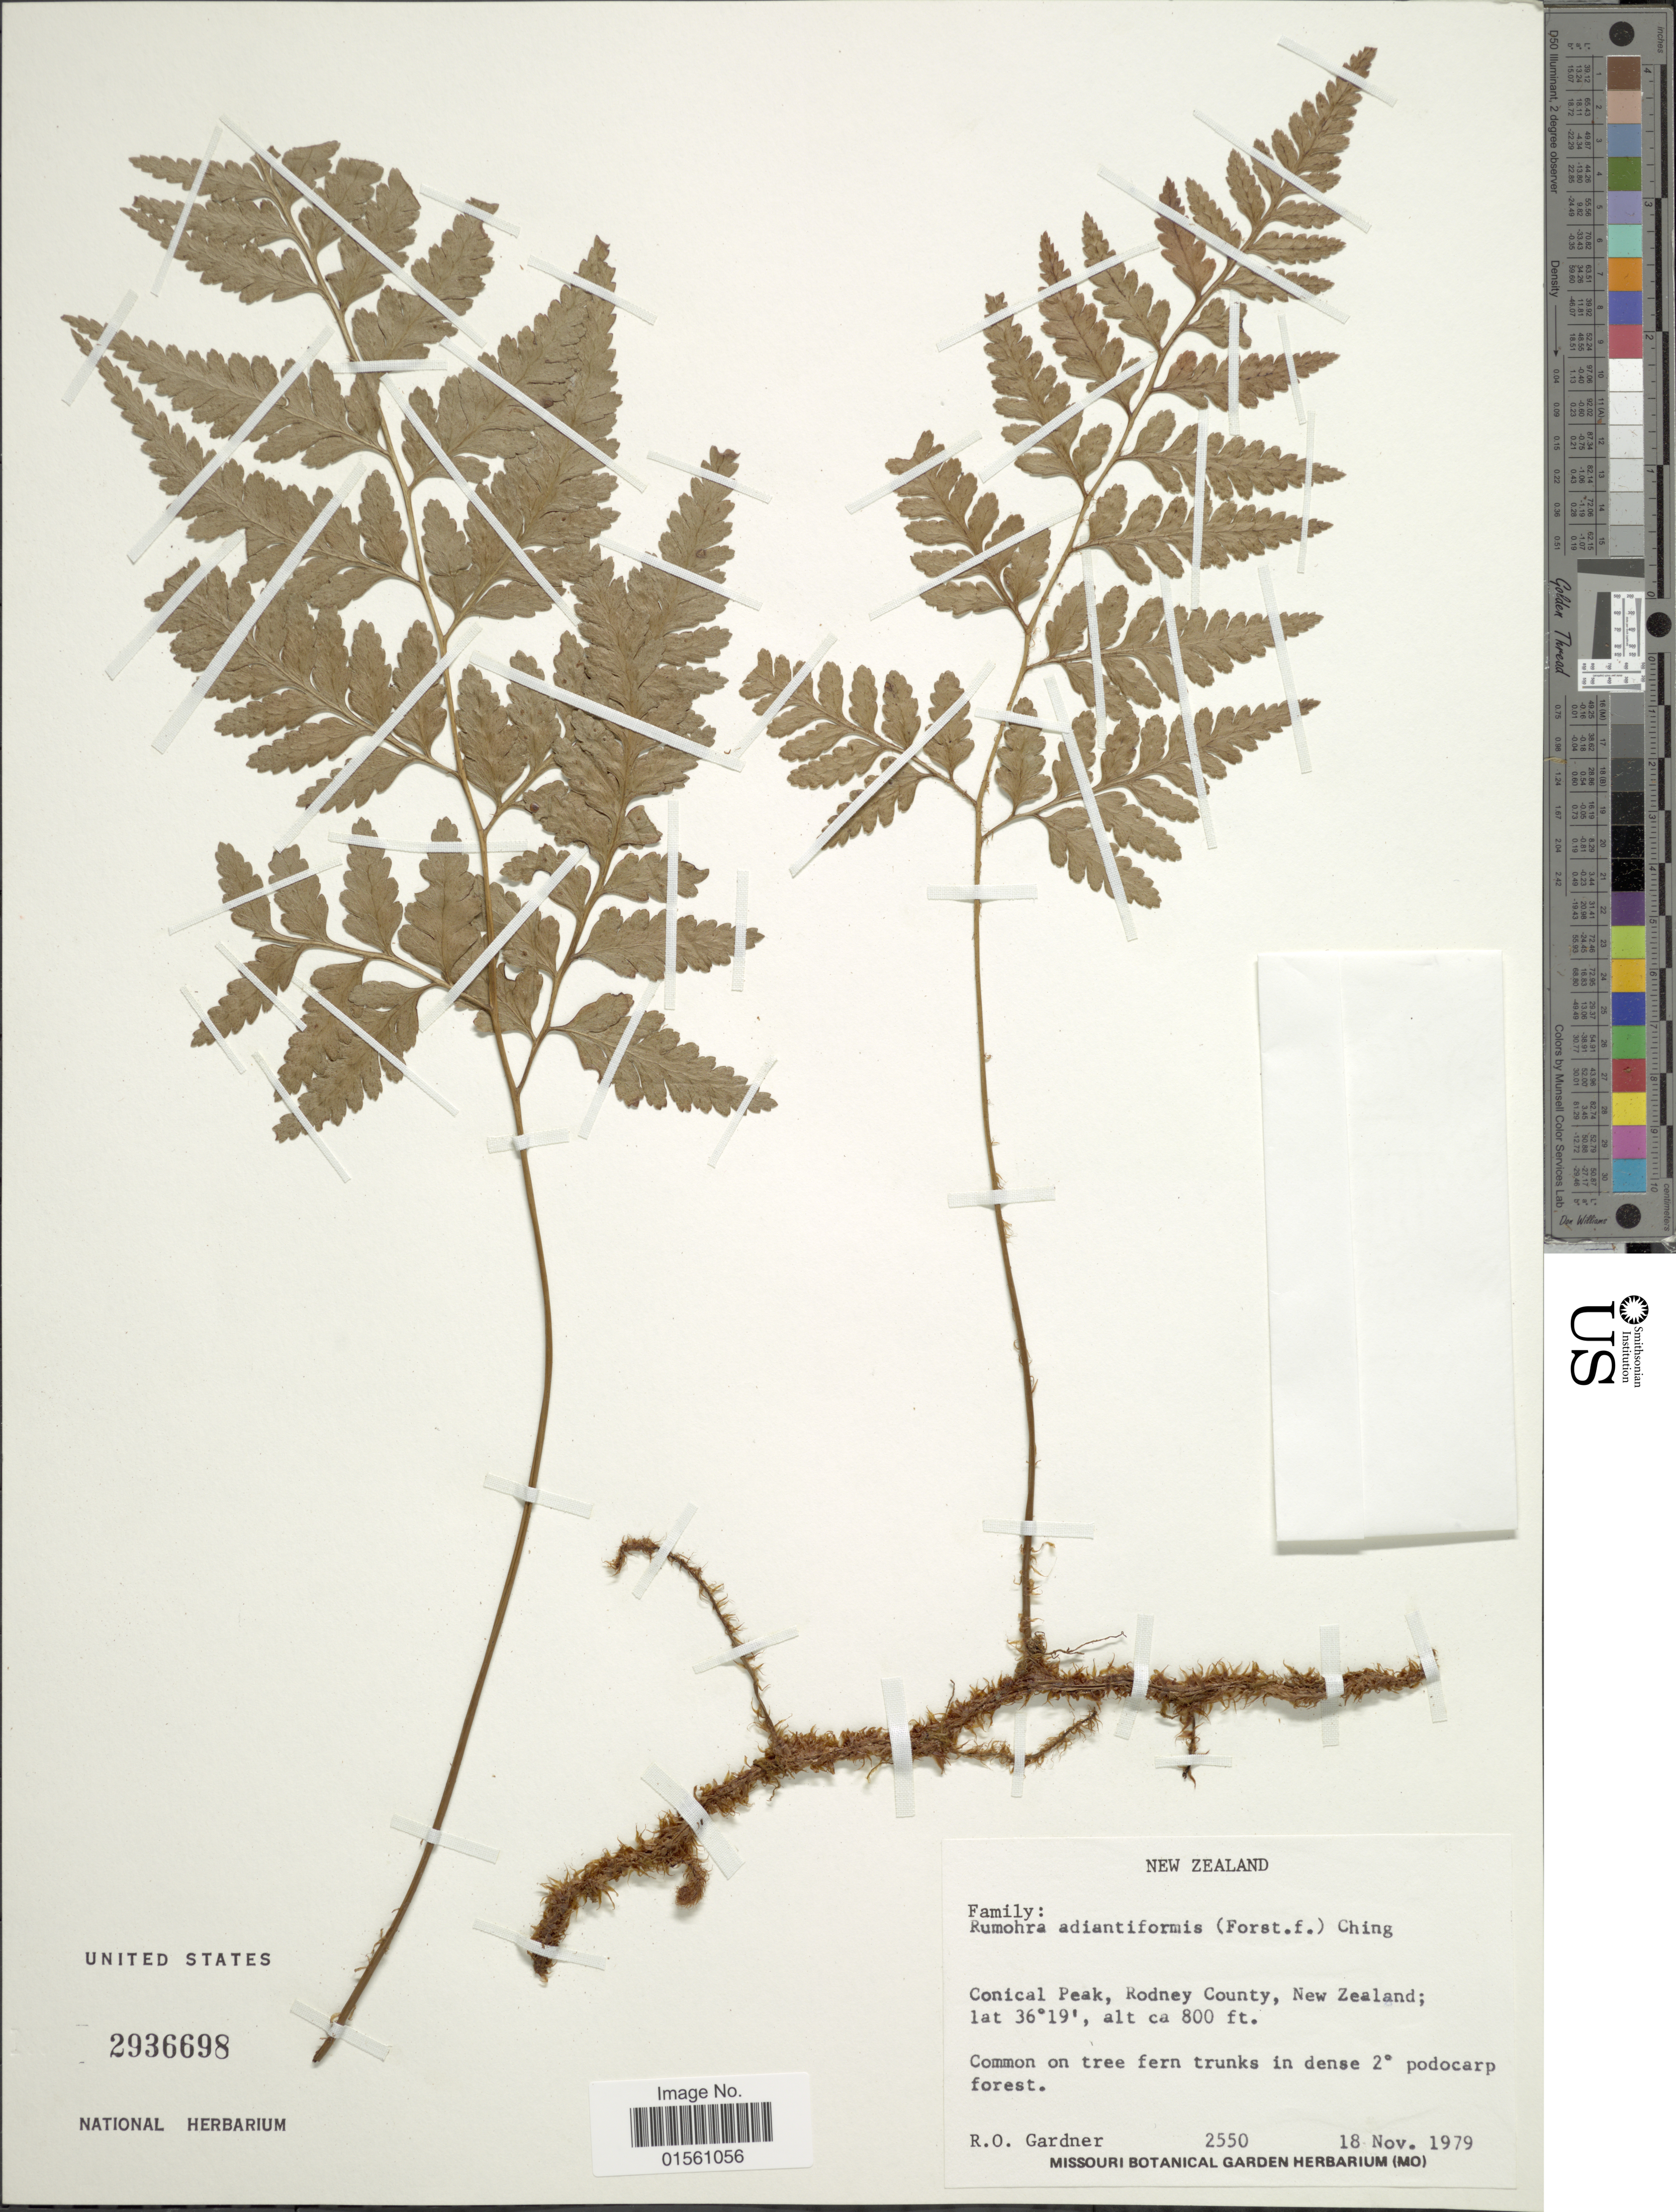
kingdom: Plantae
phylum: Tracheophyta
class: Polypodiopsida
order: Polypodiales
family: Dryopteridaceae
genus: Rumohra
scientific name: Rumohra adiantiformis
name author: (G. Forst.) Ching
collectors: R. O. Gardner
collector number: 2550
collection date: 1979-11-18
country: New Zealand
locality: New Zealand, Conical Peak, Rodney County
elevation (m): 244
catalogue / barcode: US 2936698